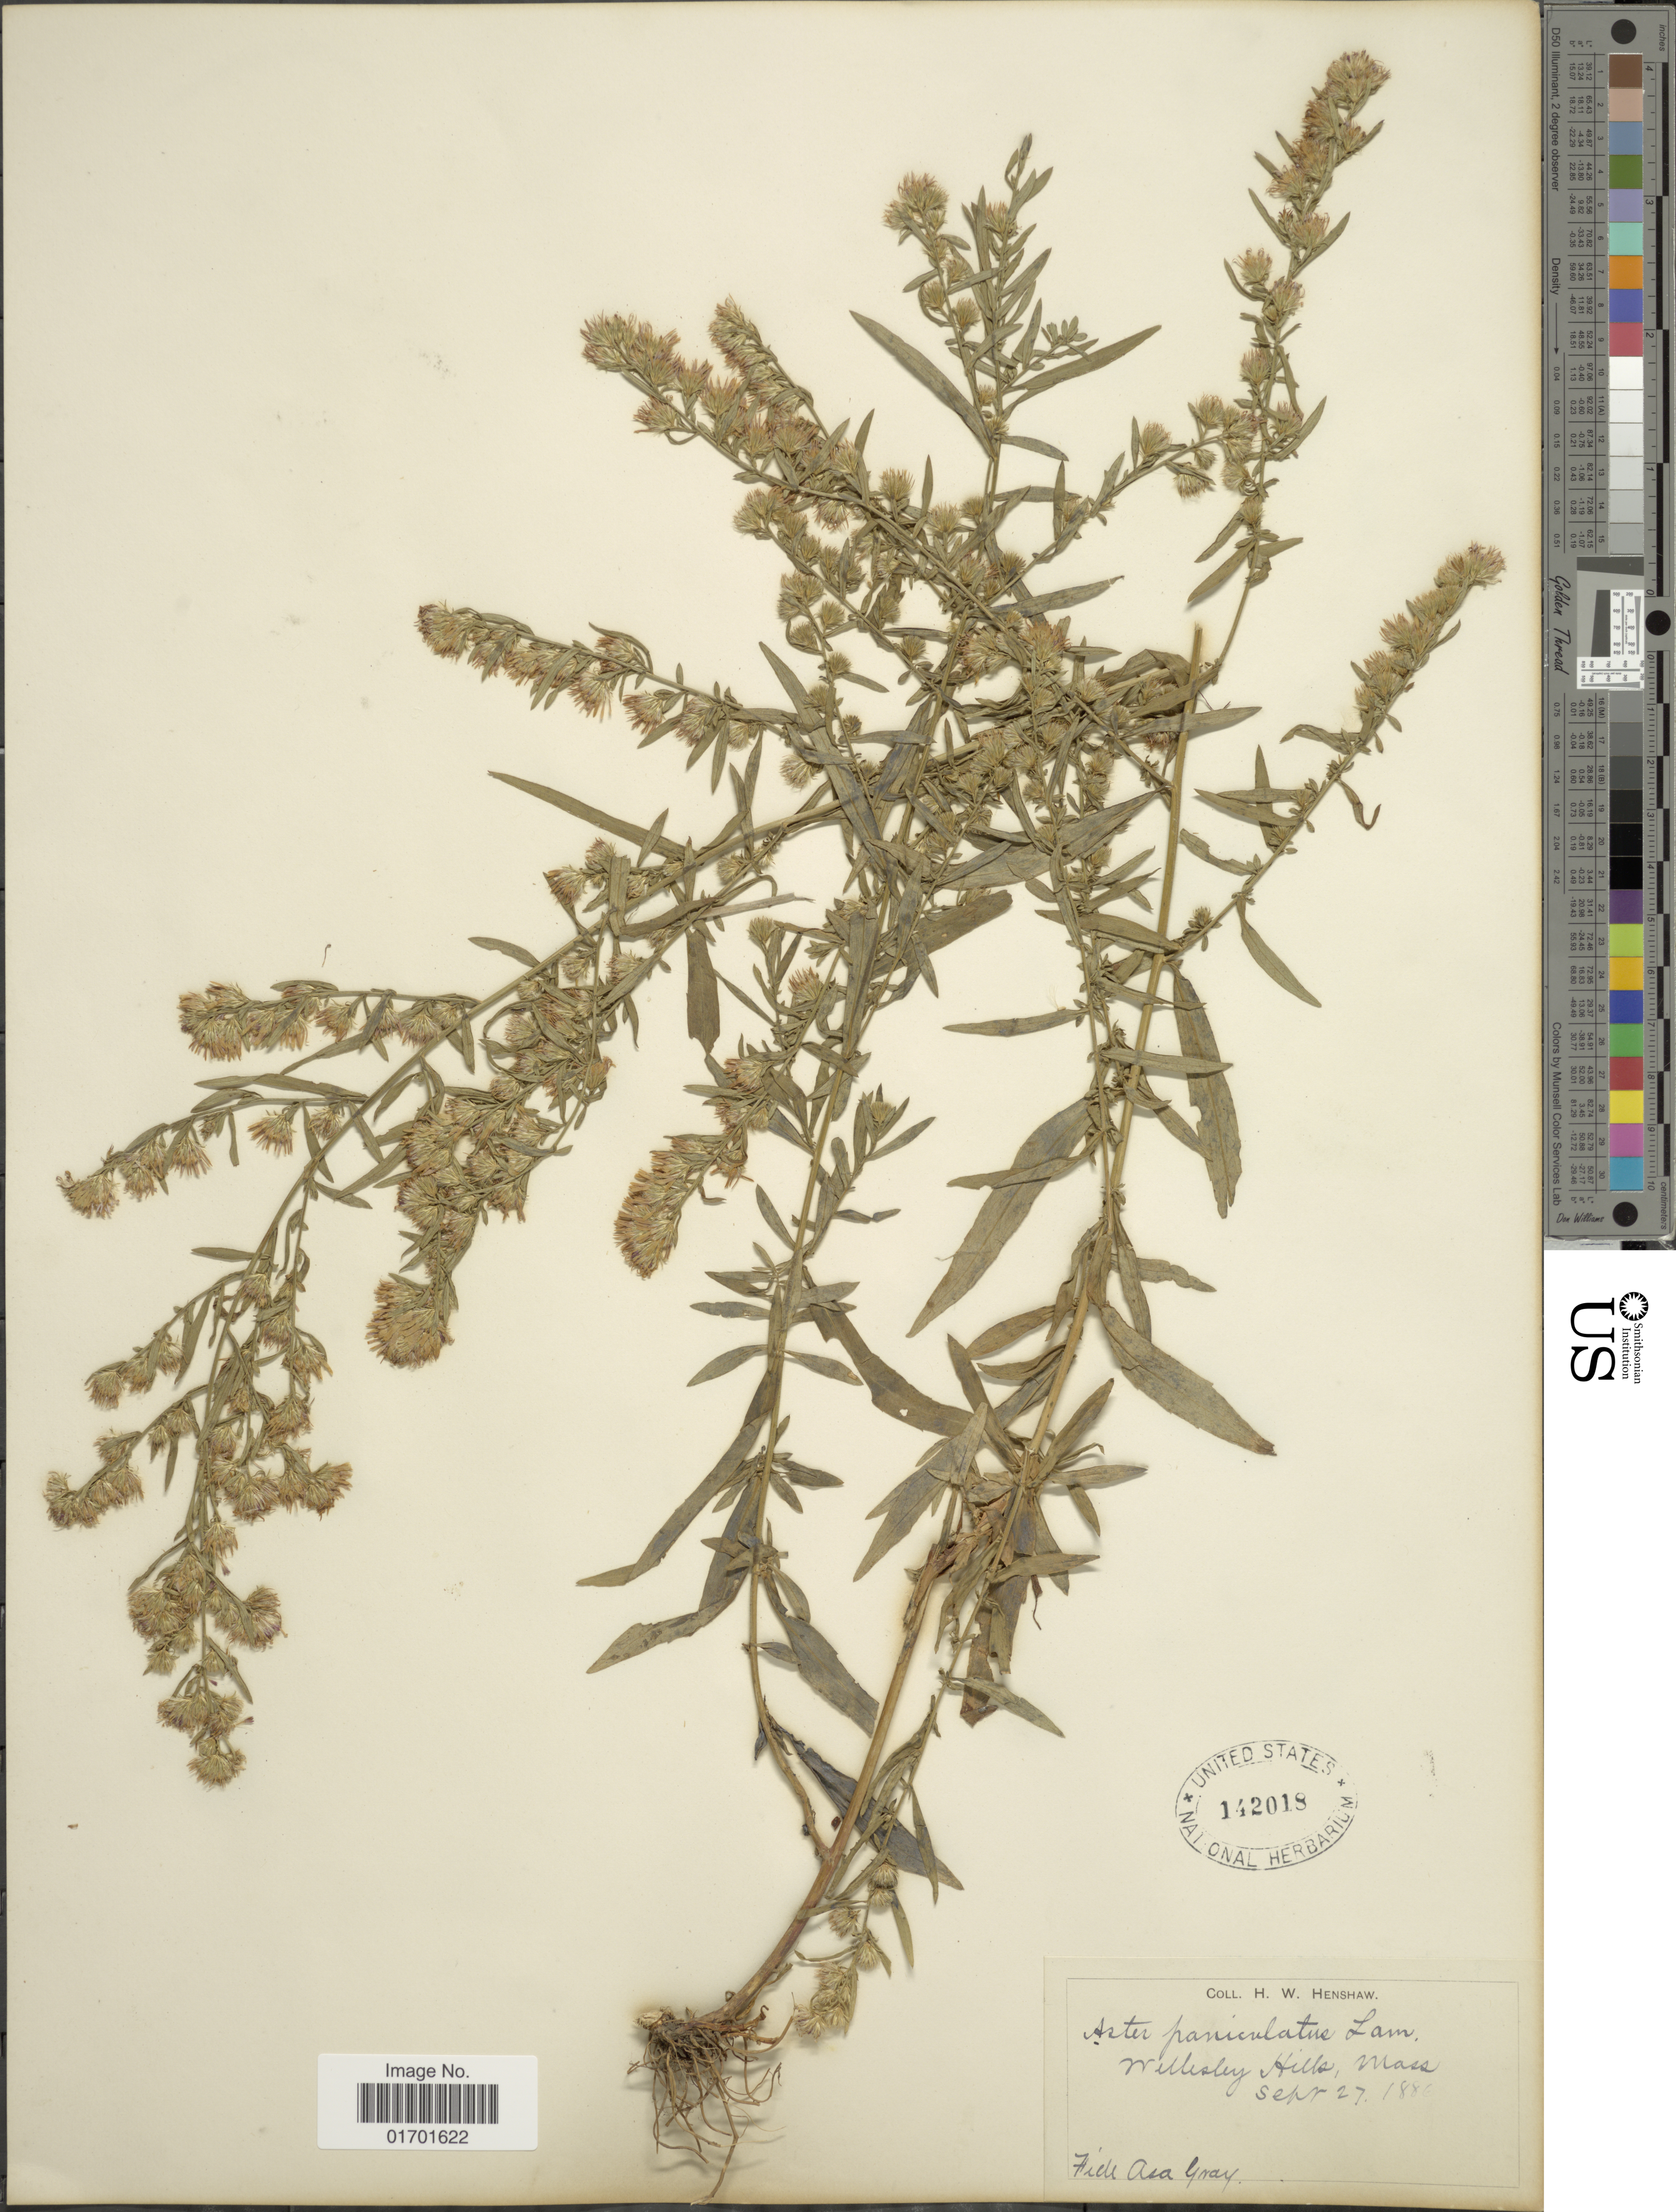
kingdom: Plantae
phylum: Tracheophyta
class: Magnoliopsida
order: Asterales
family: Asteraceae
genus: Symphyotrichum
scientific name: Symphyotrichum lanceolatum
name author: (Willd.) G.L. Nesom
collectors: H. Henshaw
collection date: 1886-09-27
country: United States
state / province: Massachusetts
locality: Wellesley Hills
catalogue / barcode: US 142018